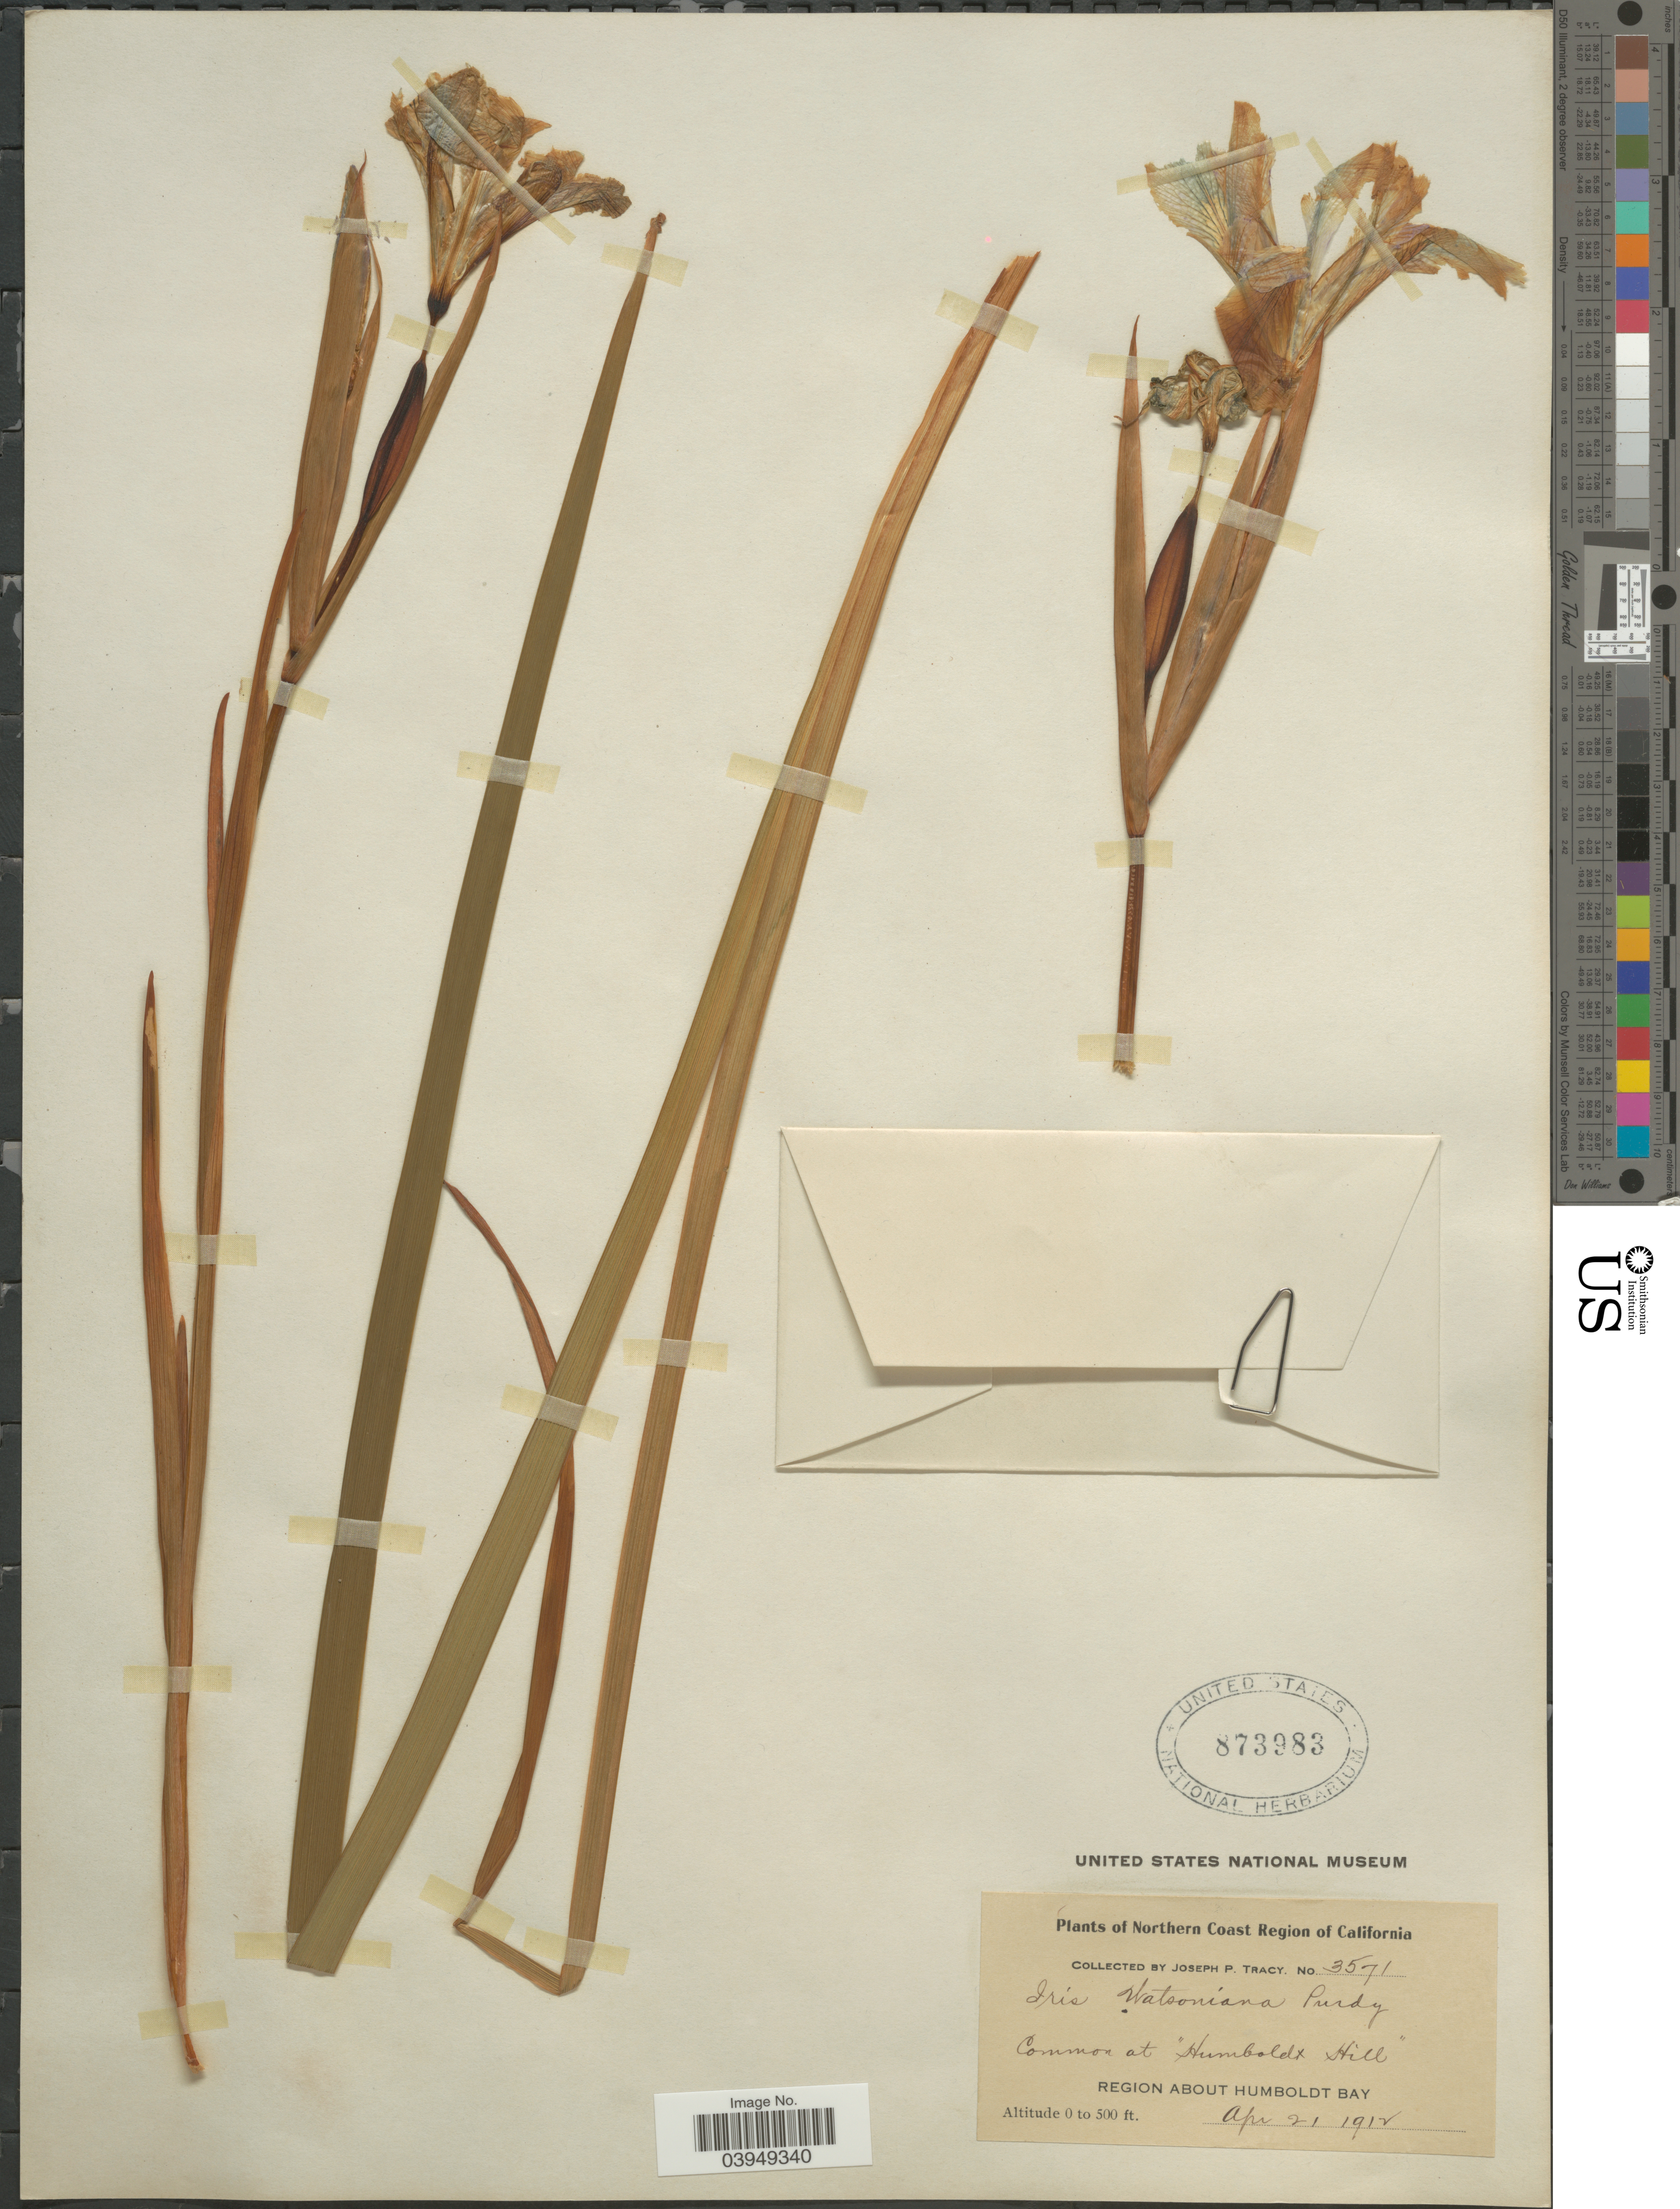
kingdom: Plantae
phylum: Tracheophyta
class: Liliopsida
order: Asparagales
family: Iridaceae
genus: Iris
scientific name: Iris watsoniana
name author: Purdy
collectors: J. Tracy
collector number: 3571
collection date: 1912-04-21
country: United States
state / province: California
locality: Northern Coast Region of California. At "Humboldt Hill". Region about Humboldt Bay.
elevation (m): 0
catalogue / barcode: US 873983